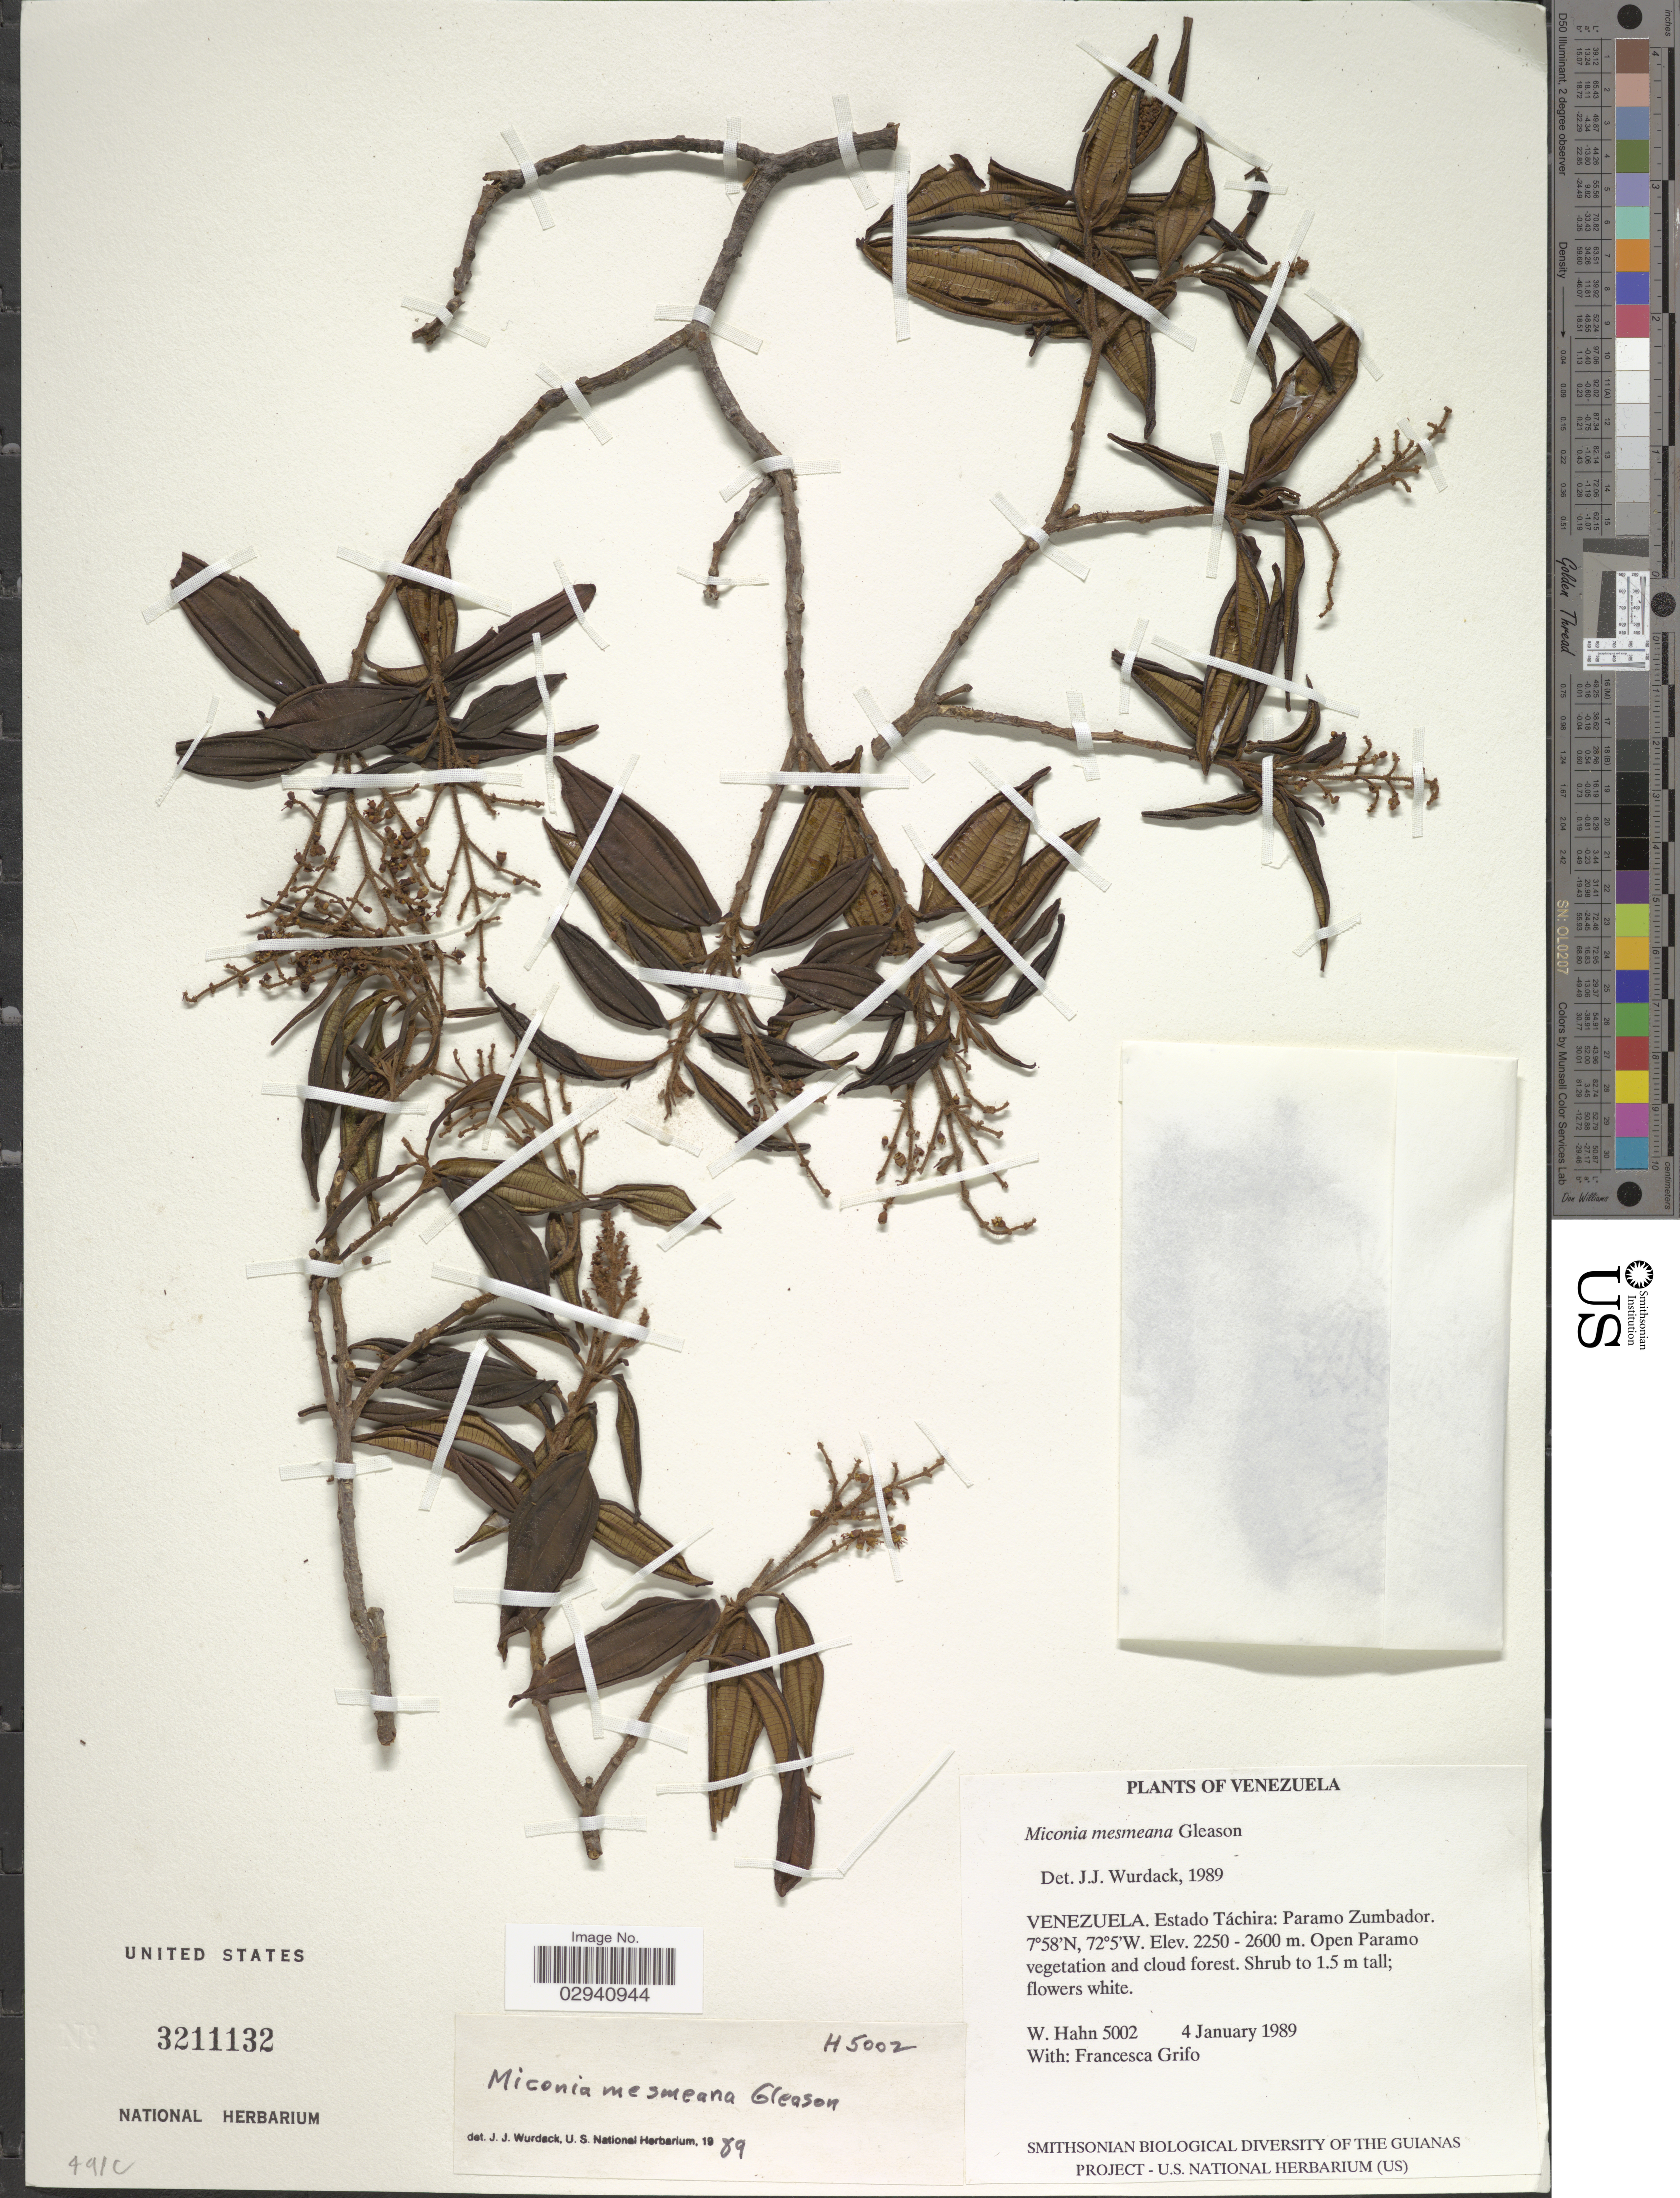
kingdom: Plantae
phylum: Tracheophyta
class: Magnoliopsida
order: Myrtales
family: Melastomataceae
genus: Miconia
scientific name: Miconia mesmeana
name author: Gleason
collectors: W. Hahn & F. Grifo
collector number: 5002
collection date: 1989-01-04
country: Venezuela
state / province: Tachira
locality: Estado Táchira: Paramo Zumbador.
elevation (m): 2250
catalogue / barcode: US 3211132